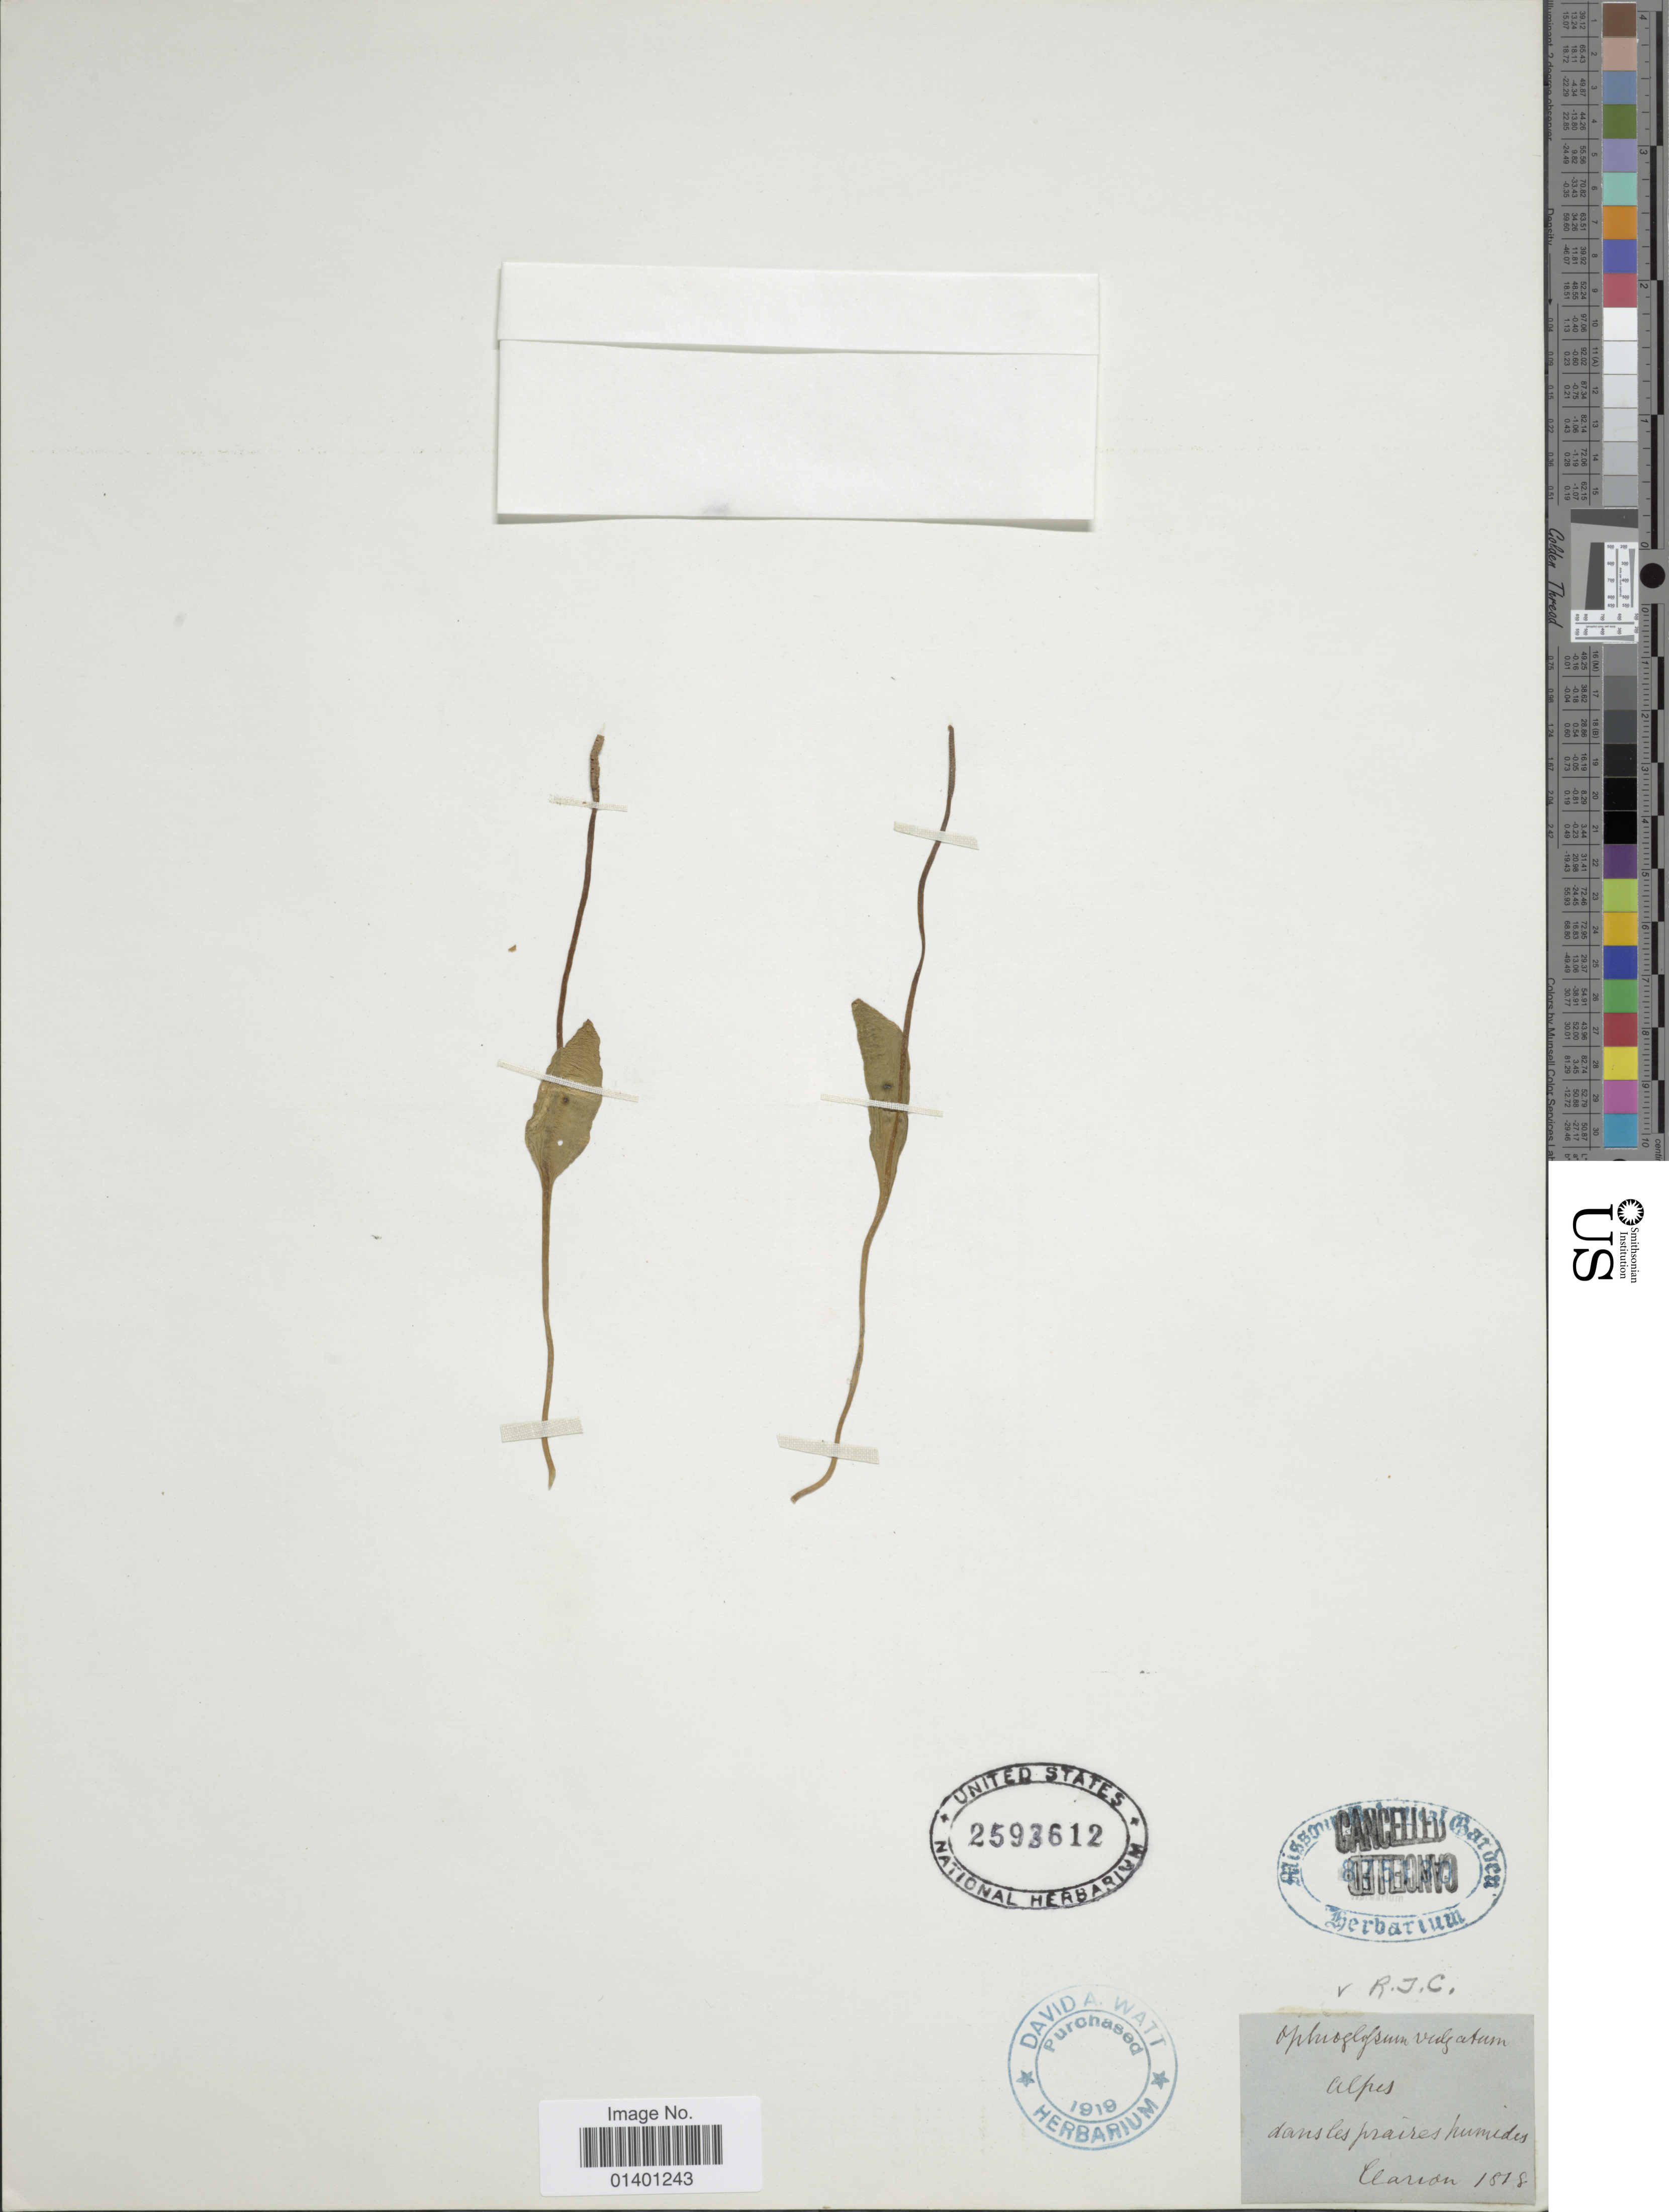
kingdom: Plantae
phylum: Tracheophyta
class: Polypodiopsida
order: Ophioglossales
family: Ophioglossaceae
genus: Ophioglossum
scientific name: Ophioglossum vulgatum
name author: L.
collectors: Clarion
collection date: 1818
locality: Alpes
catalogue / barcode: US 2593612